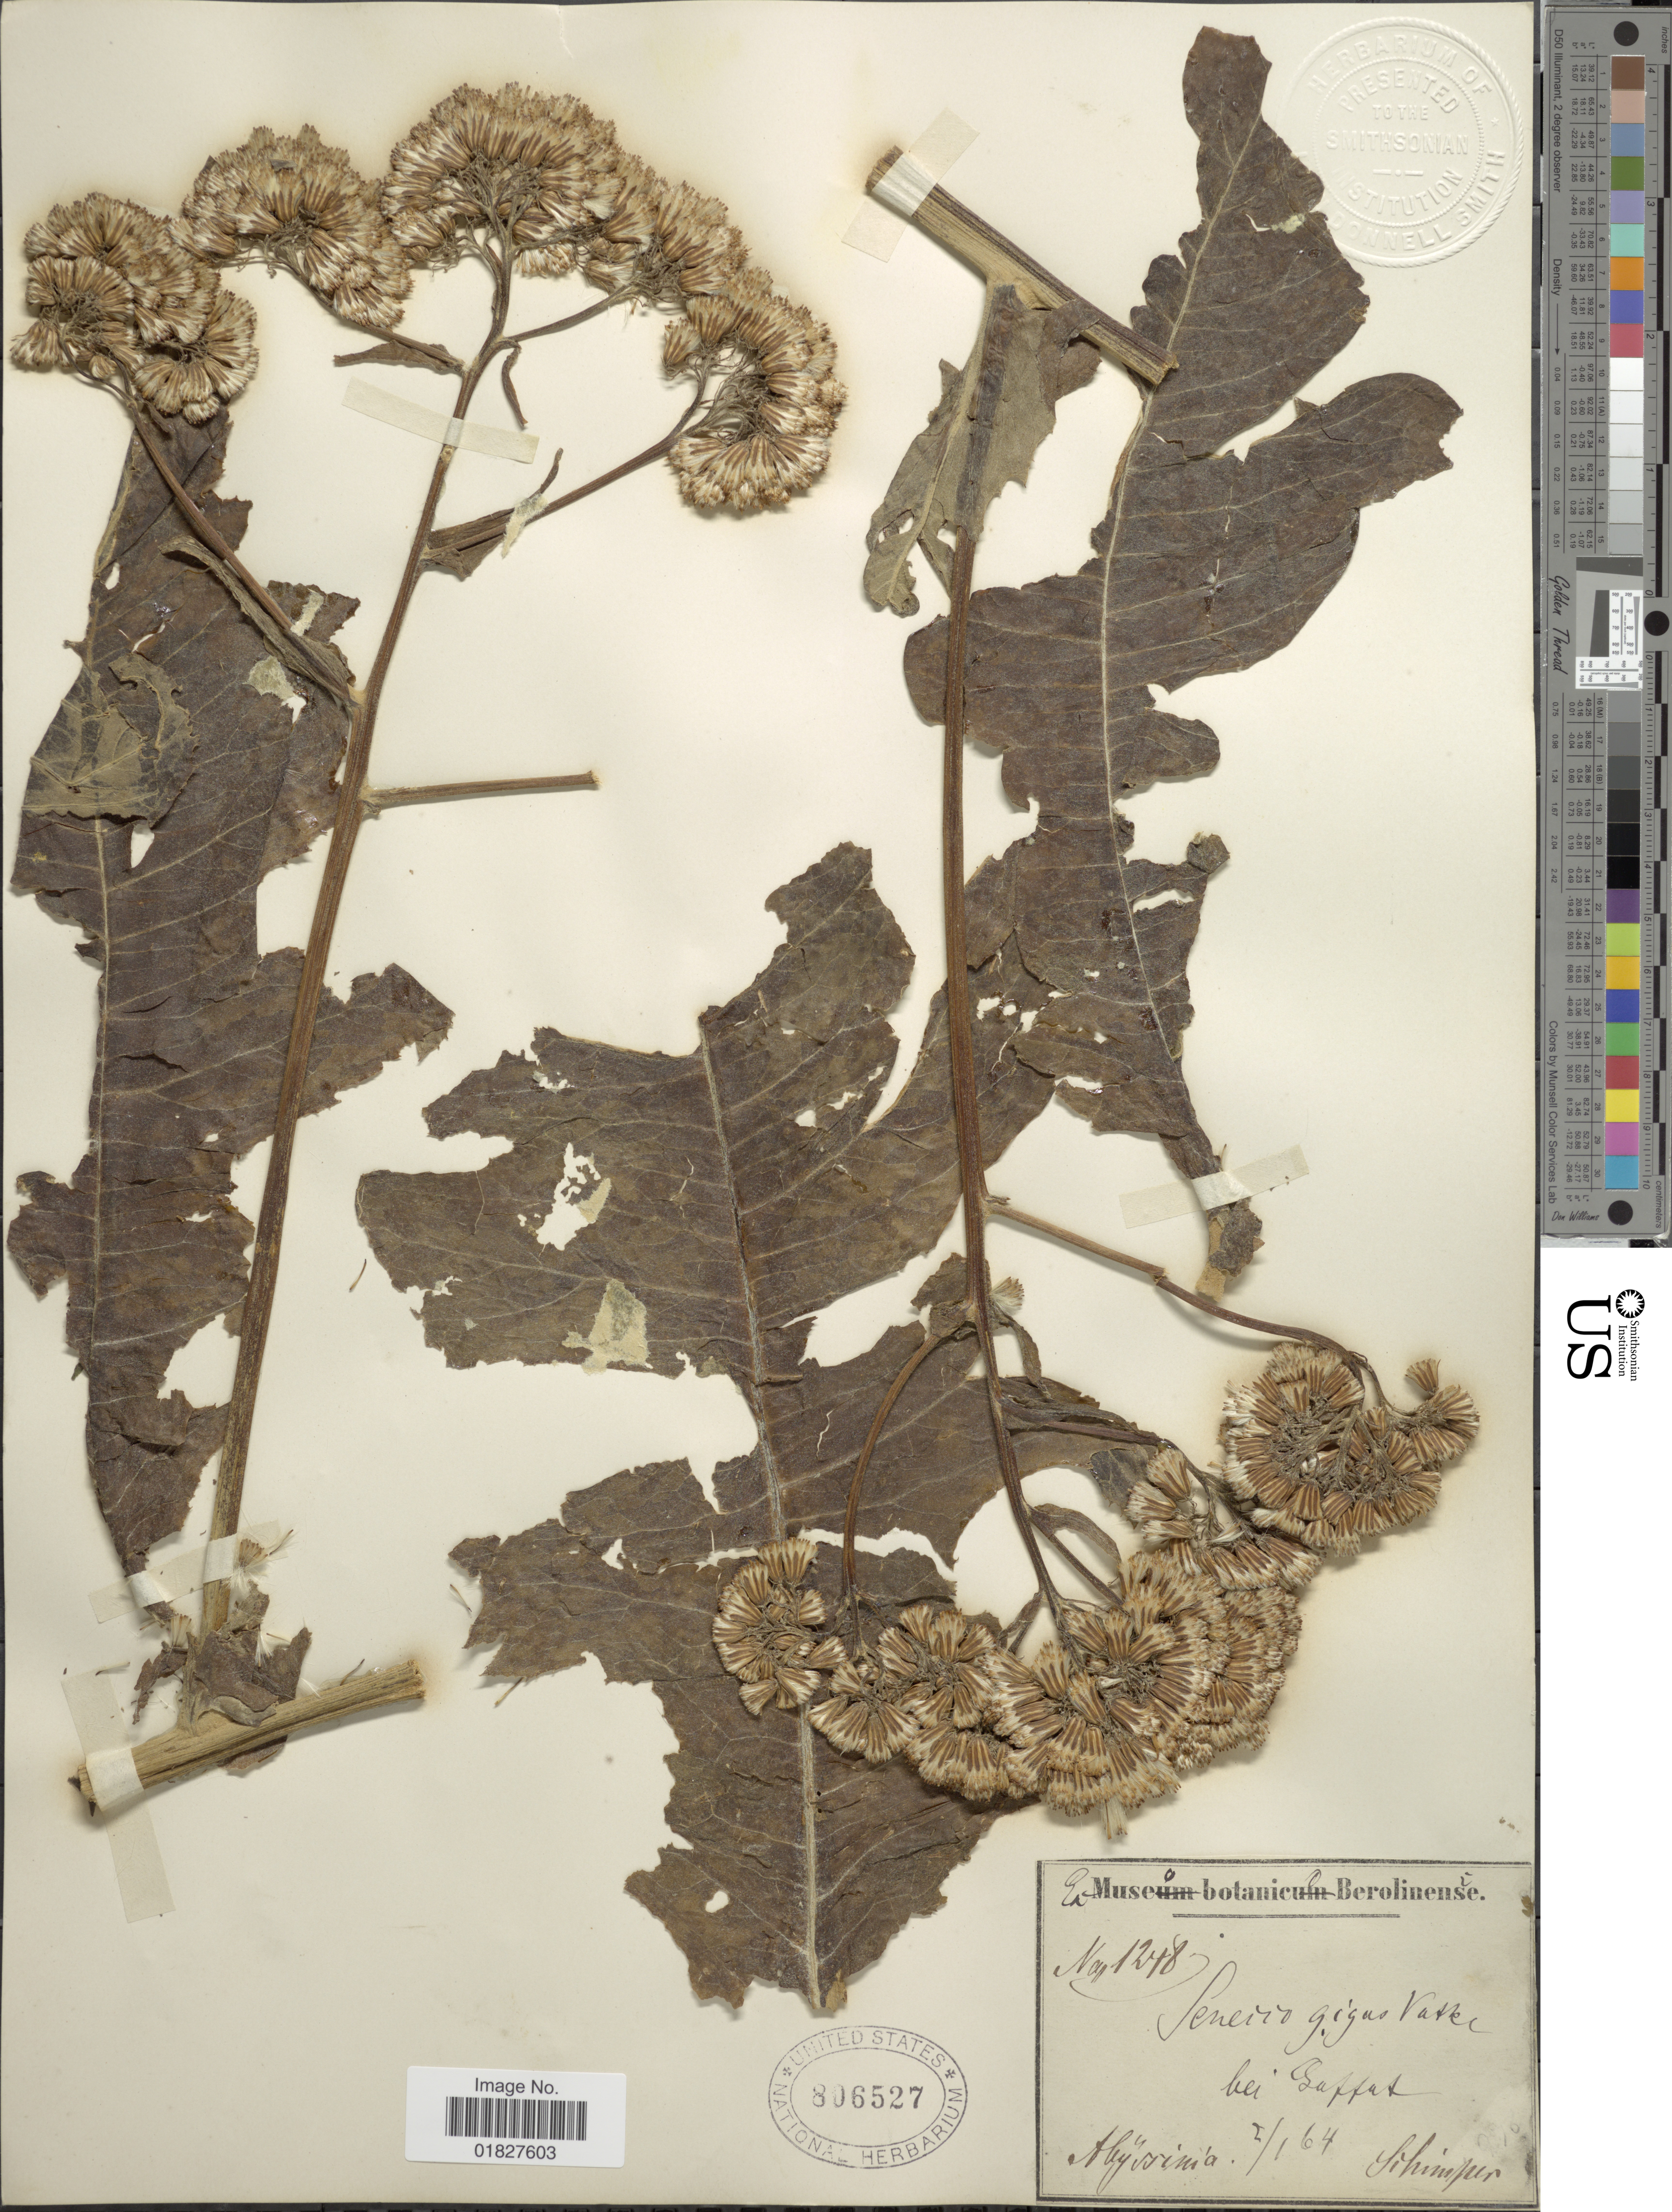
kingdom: Plantae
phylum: Tracheophyta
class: Magnoliopsida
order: Asterales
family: Asteraceae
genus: Solanecio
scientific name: Solanecio angulatus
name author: (Vahl) C. Jeffrey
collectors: -. Schimper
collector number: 1248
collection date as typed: Transcribed d/m/y: 2/1/64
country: Eritrea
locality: Abyssinia bei Gaffas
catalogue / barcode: US 806527